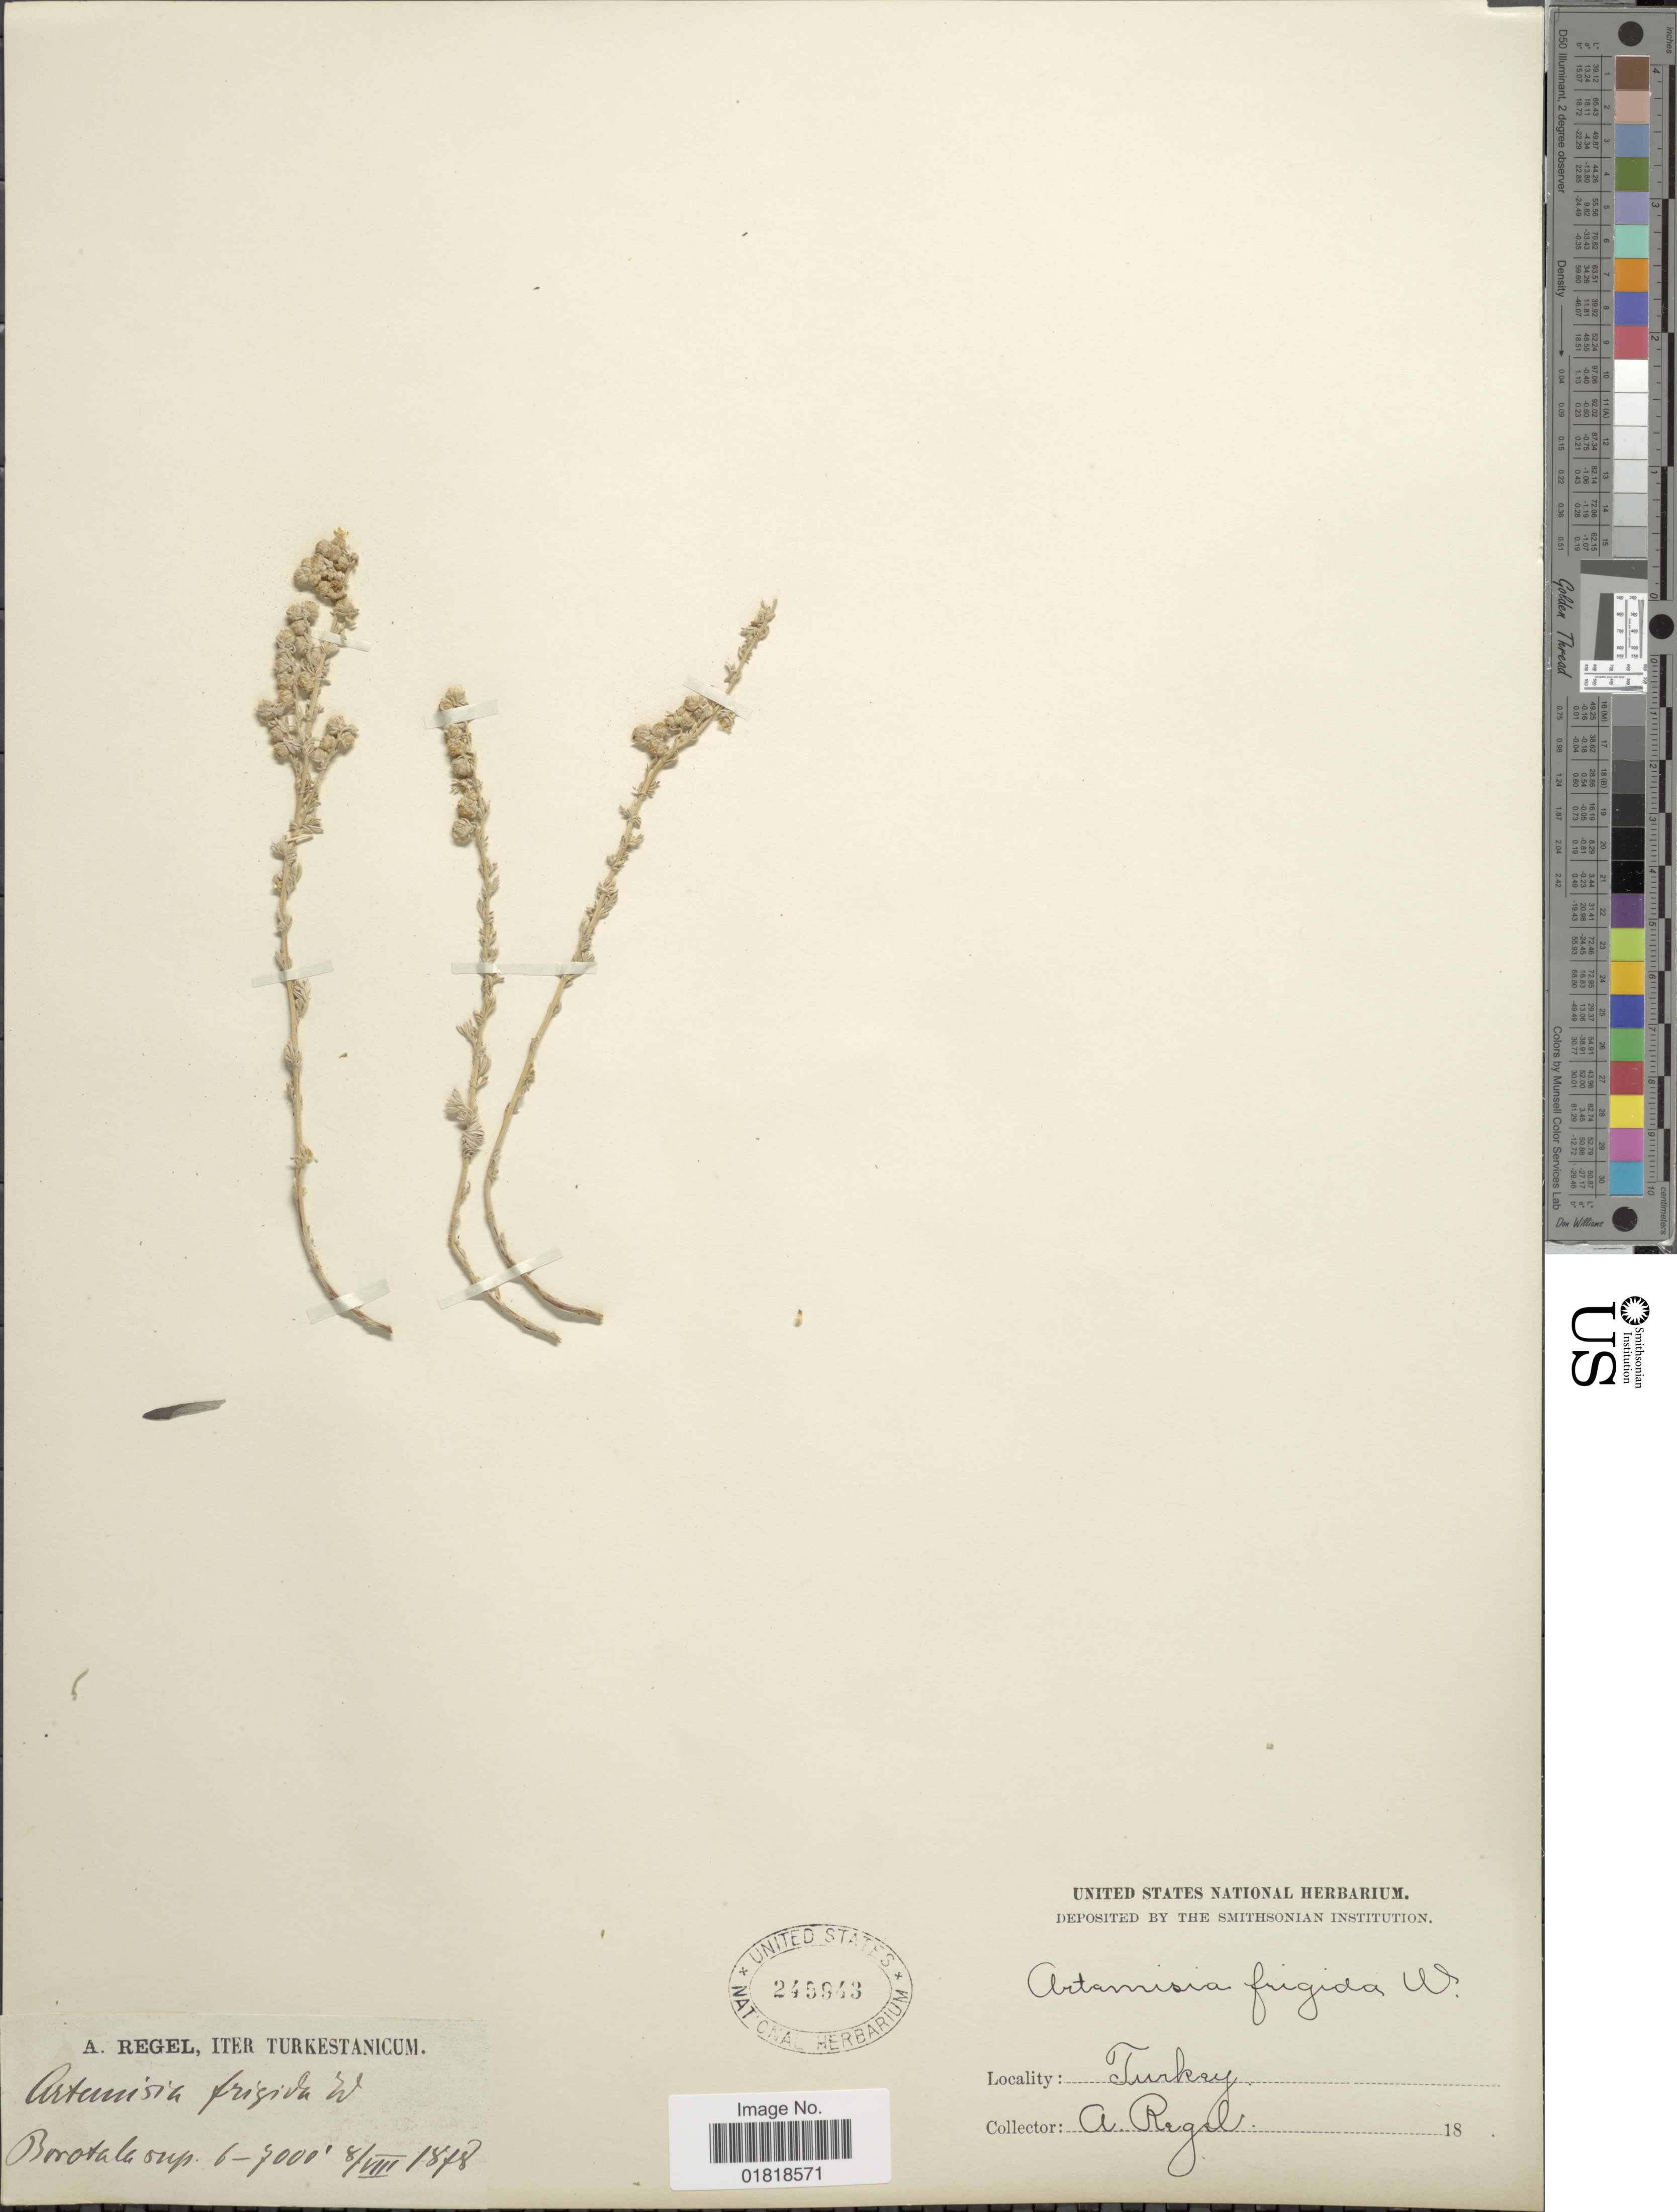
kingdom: Plantae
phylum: Tracheophyta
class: Magnoliopsida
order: Asterales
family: Asteraceae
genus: Artemisia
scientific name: Artemisia frigida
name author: Willd.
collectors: A. Regel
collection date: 1878-08-08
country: Turkey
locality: Buritalaoup [interpreted]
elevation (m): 1829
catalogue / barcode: US 245943